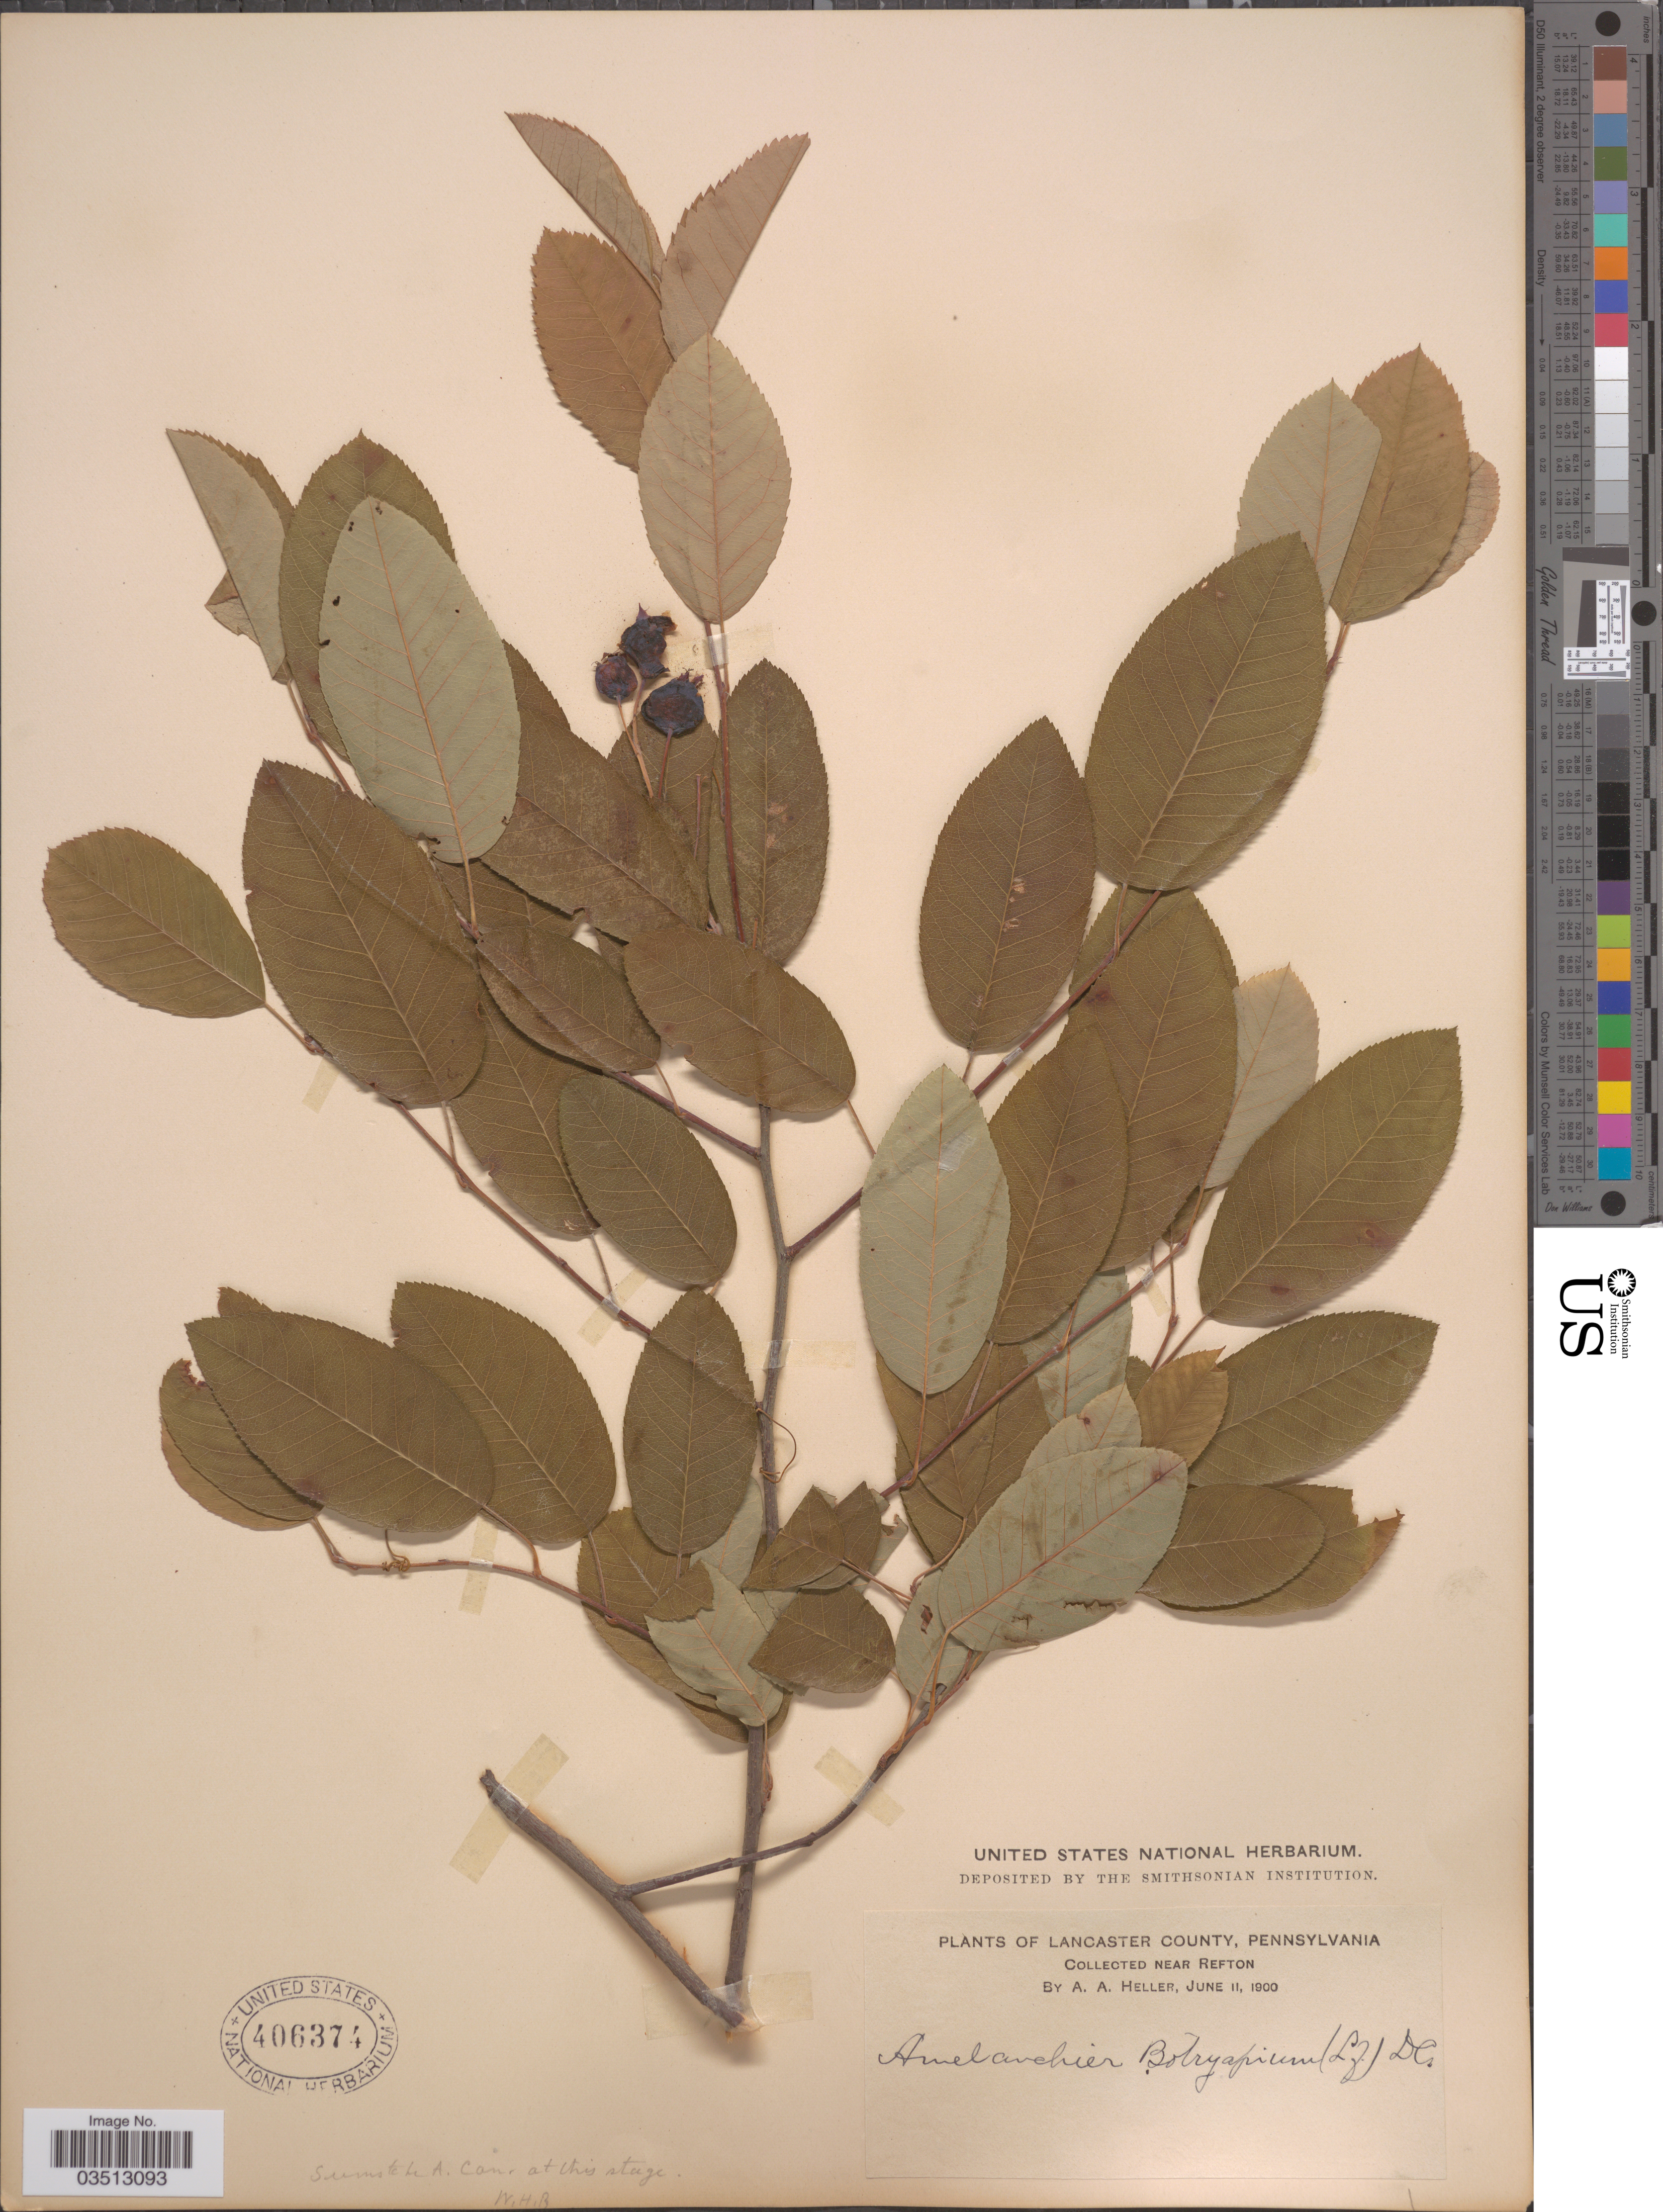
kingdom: Plantae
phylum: Tracheophyta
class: Magnoliopsida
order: Rosales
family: Rosaceae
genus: Amelanchier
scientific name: Amelanchier sp.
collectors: A. A. Heller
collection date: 1900-06-11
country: United States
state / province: Pennsylvania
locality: Lancaster County. Near Refton.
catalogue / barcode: US 406374